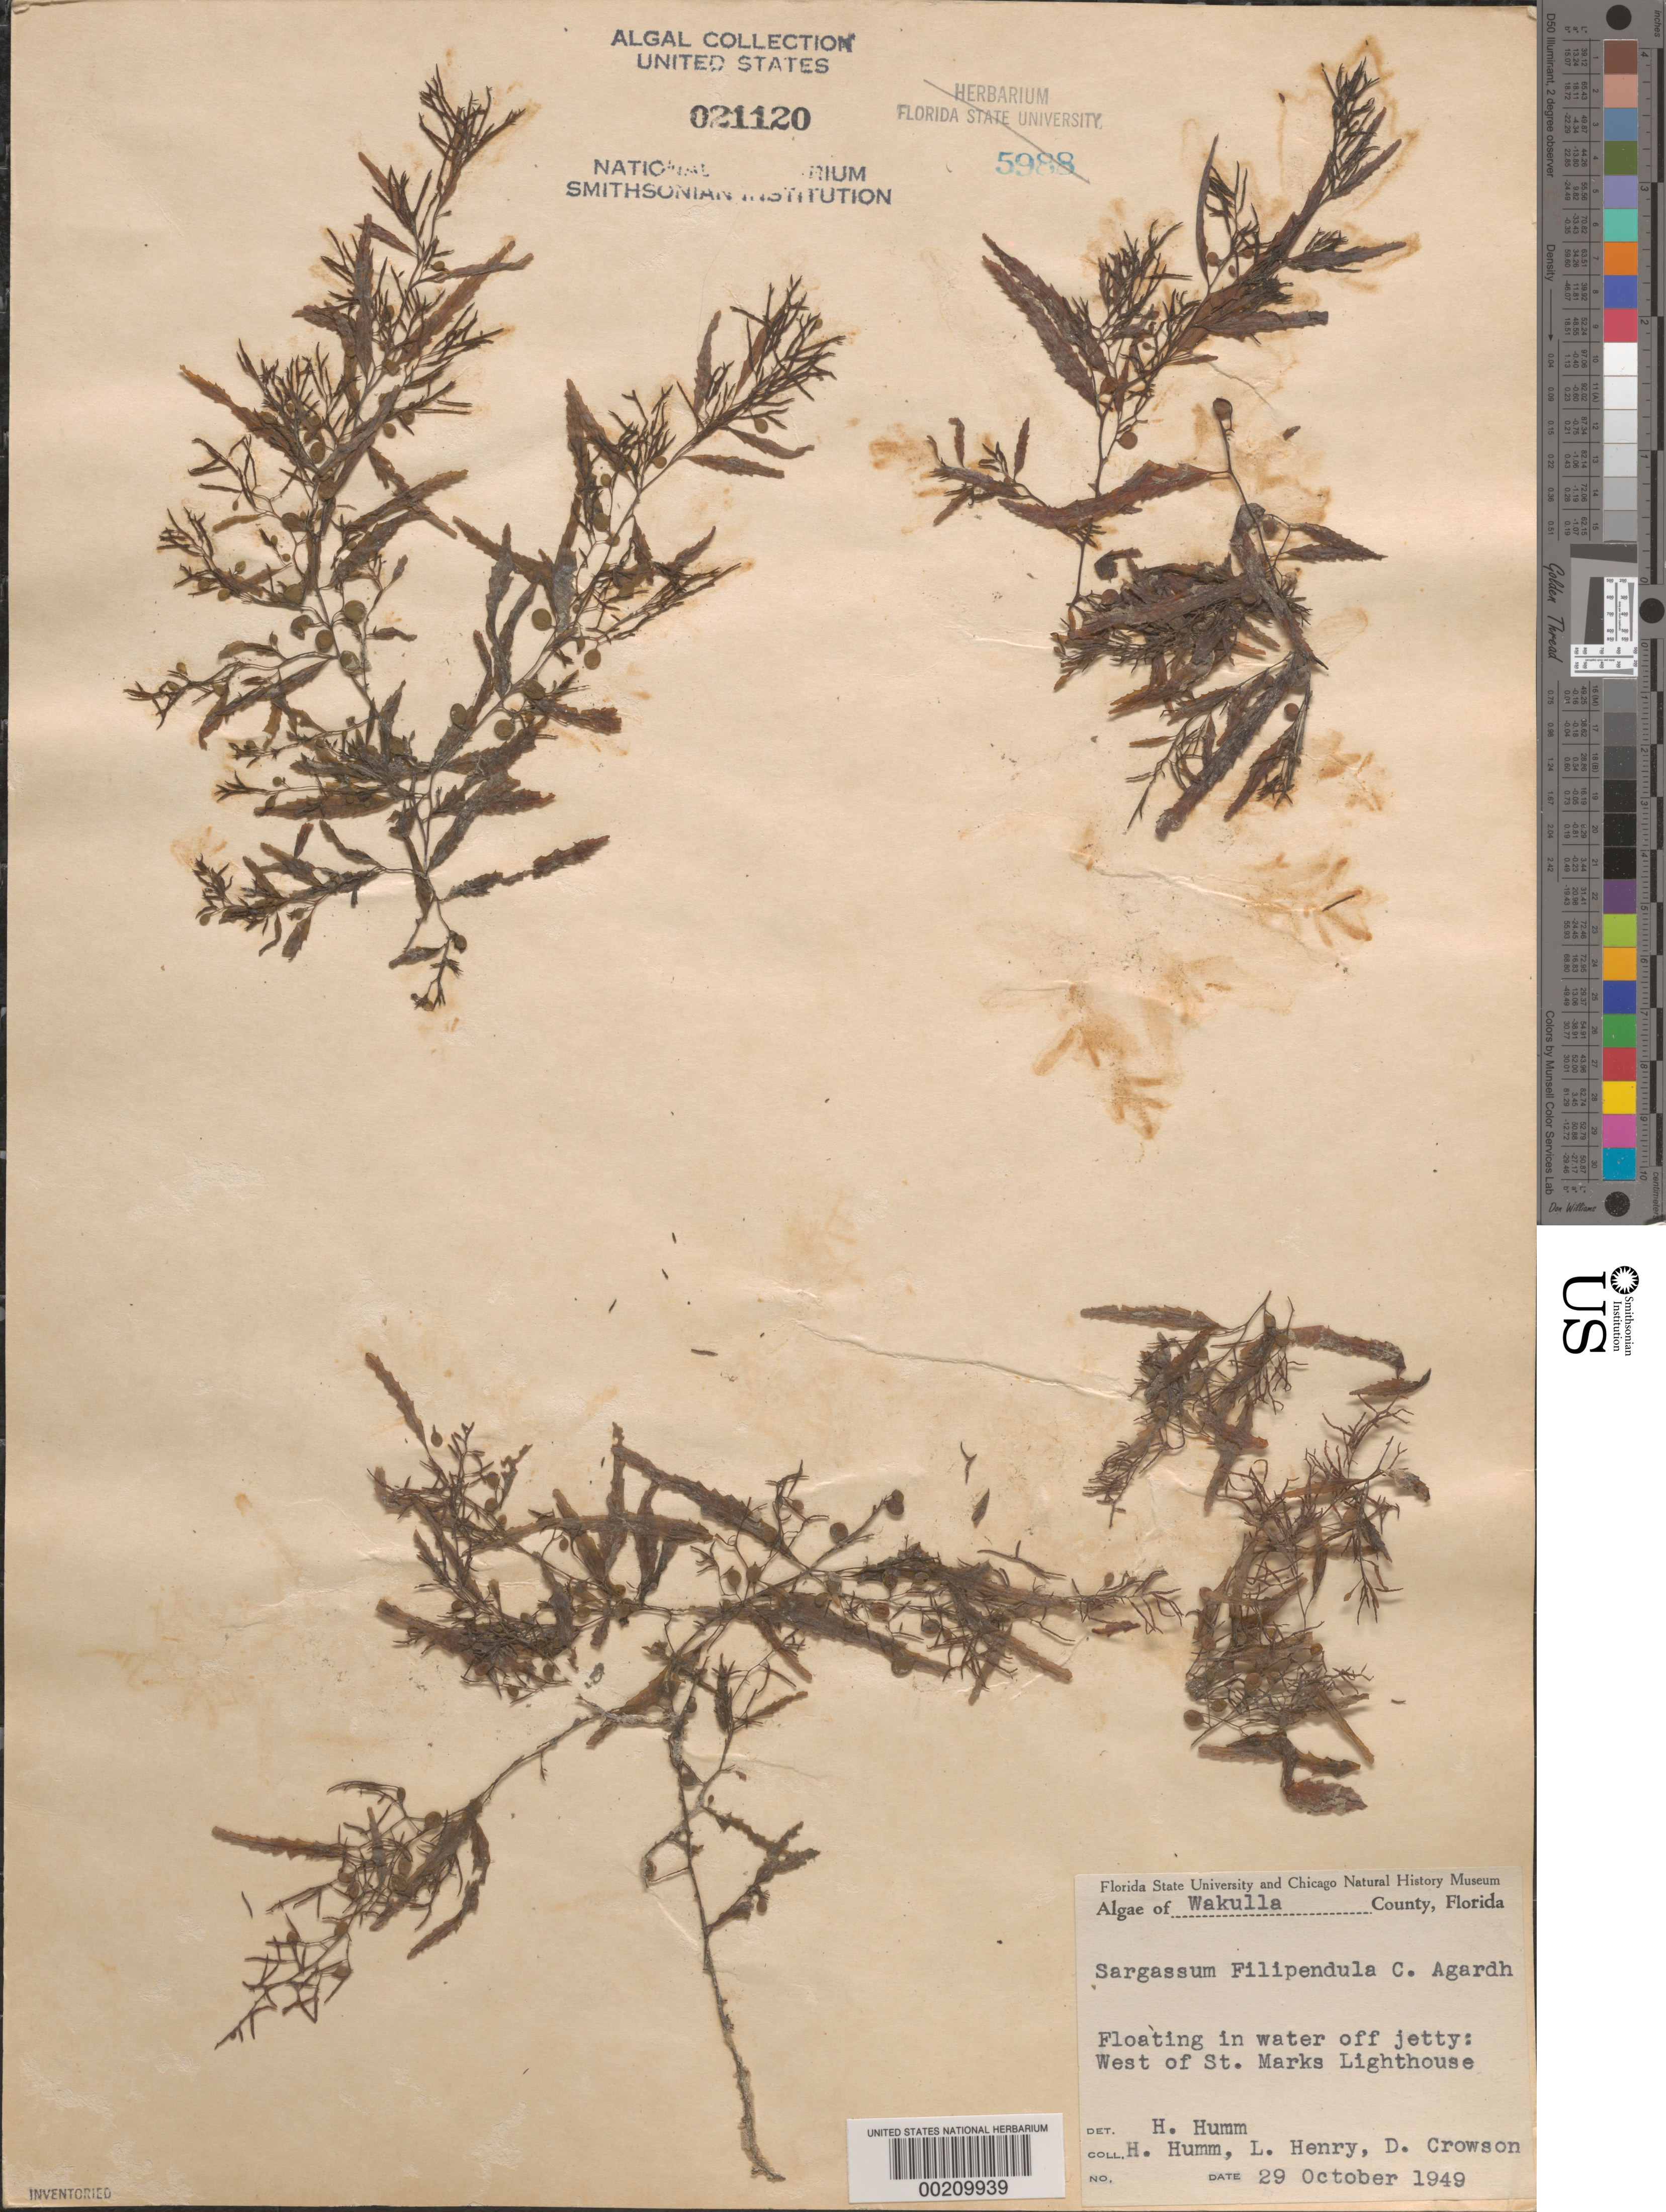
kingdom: Chromista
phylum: Ochrophyta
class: Phaeophyceae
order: Fucales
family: Sargassaceae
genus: Sargassum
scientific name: Sargassum filipendula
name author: C. Agardh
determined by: Humm, Harold J.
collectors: H. J. Humm, L. Henry & D. Crowson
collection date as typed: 29 Oct 1949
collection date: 1949-10-29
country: United States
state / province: Florida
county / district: Wakulla County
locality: West of St. Marks Lighthouse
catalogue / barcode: US 21120